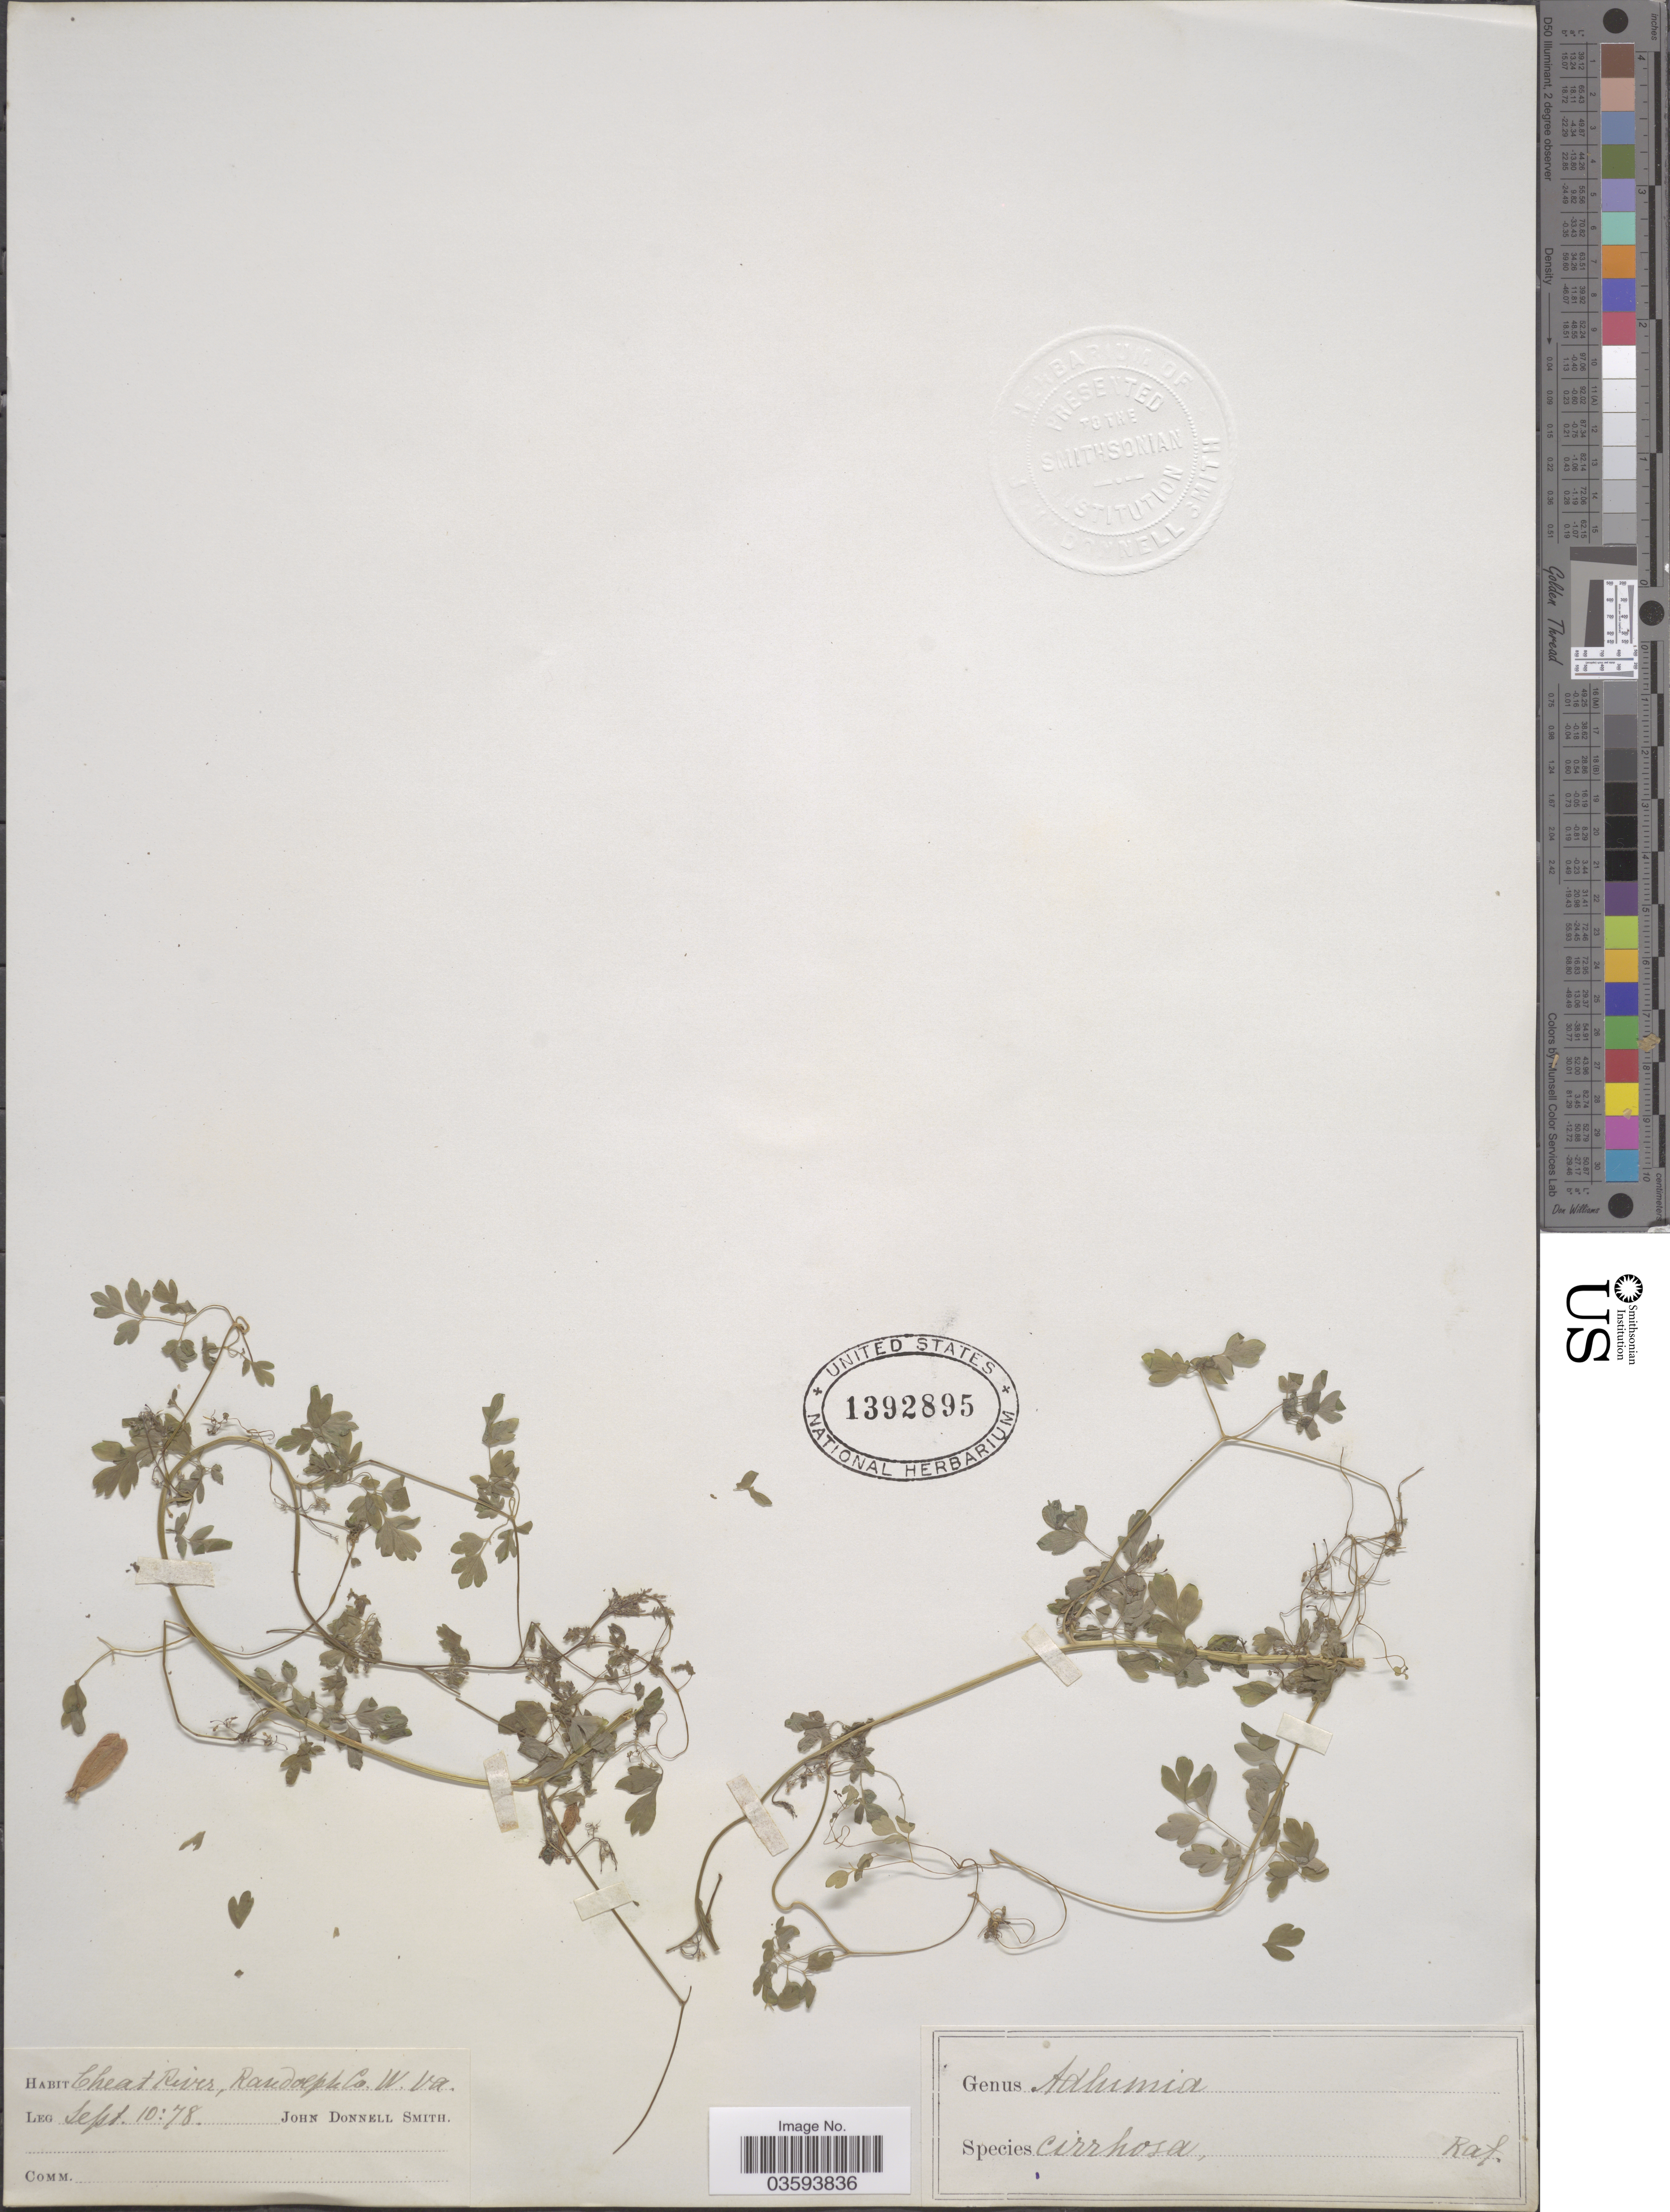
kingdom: Plantae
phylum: Tracheophyta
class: Magnoliopsida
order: Ranunculales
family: Papaveraceae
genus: Adlumia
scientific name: Adlumia cirrhosa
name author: Raf. ex DC.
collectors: J. Donnell Smith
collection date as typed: Transcribed d/m/y: 10/9/78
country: United States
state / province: West Virginia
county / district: Randolph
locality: Cheat River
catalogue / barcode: US 1392895